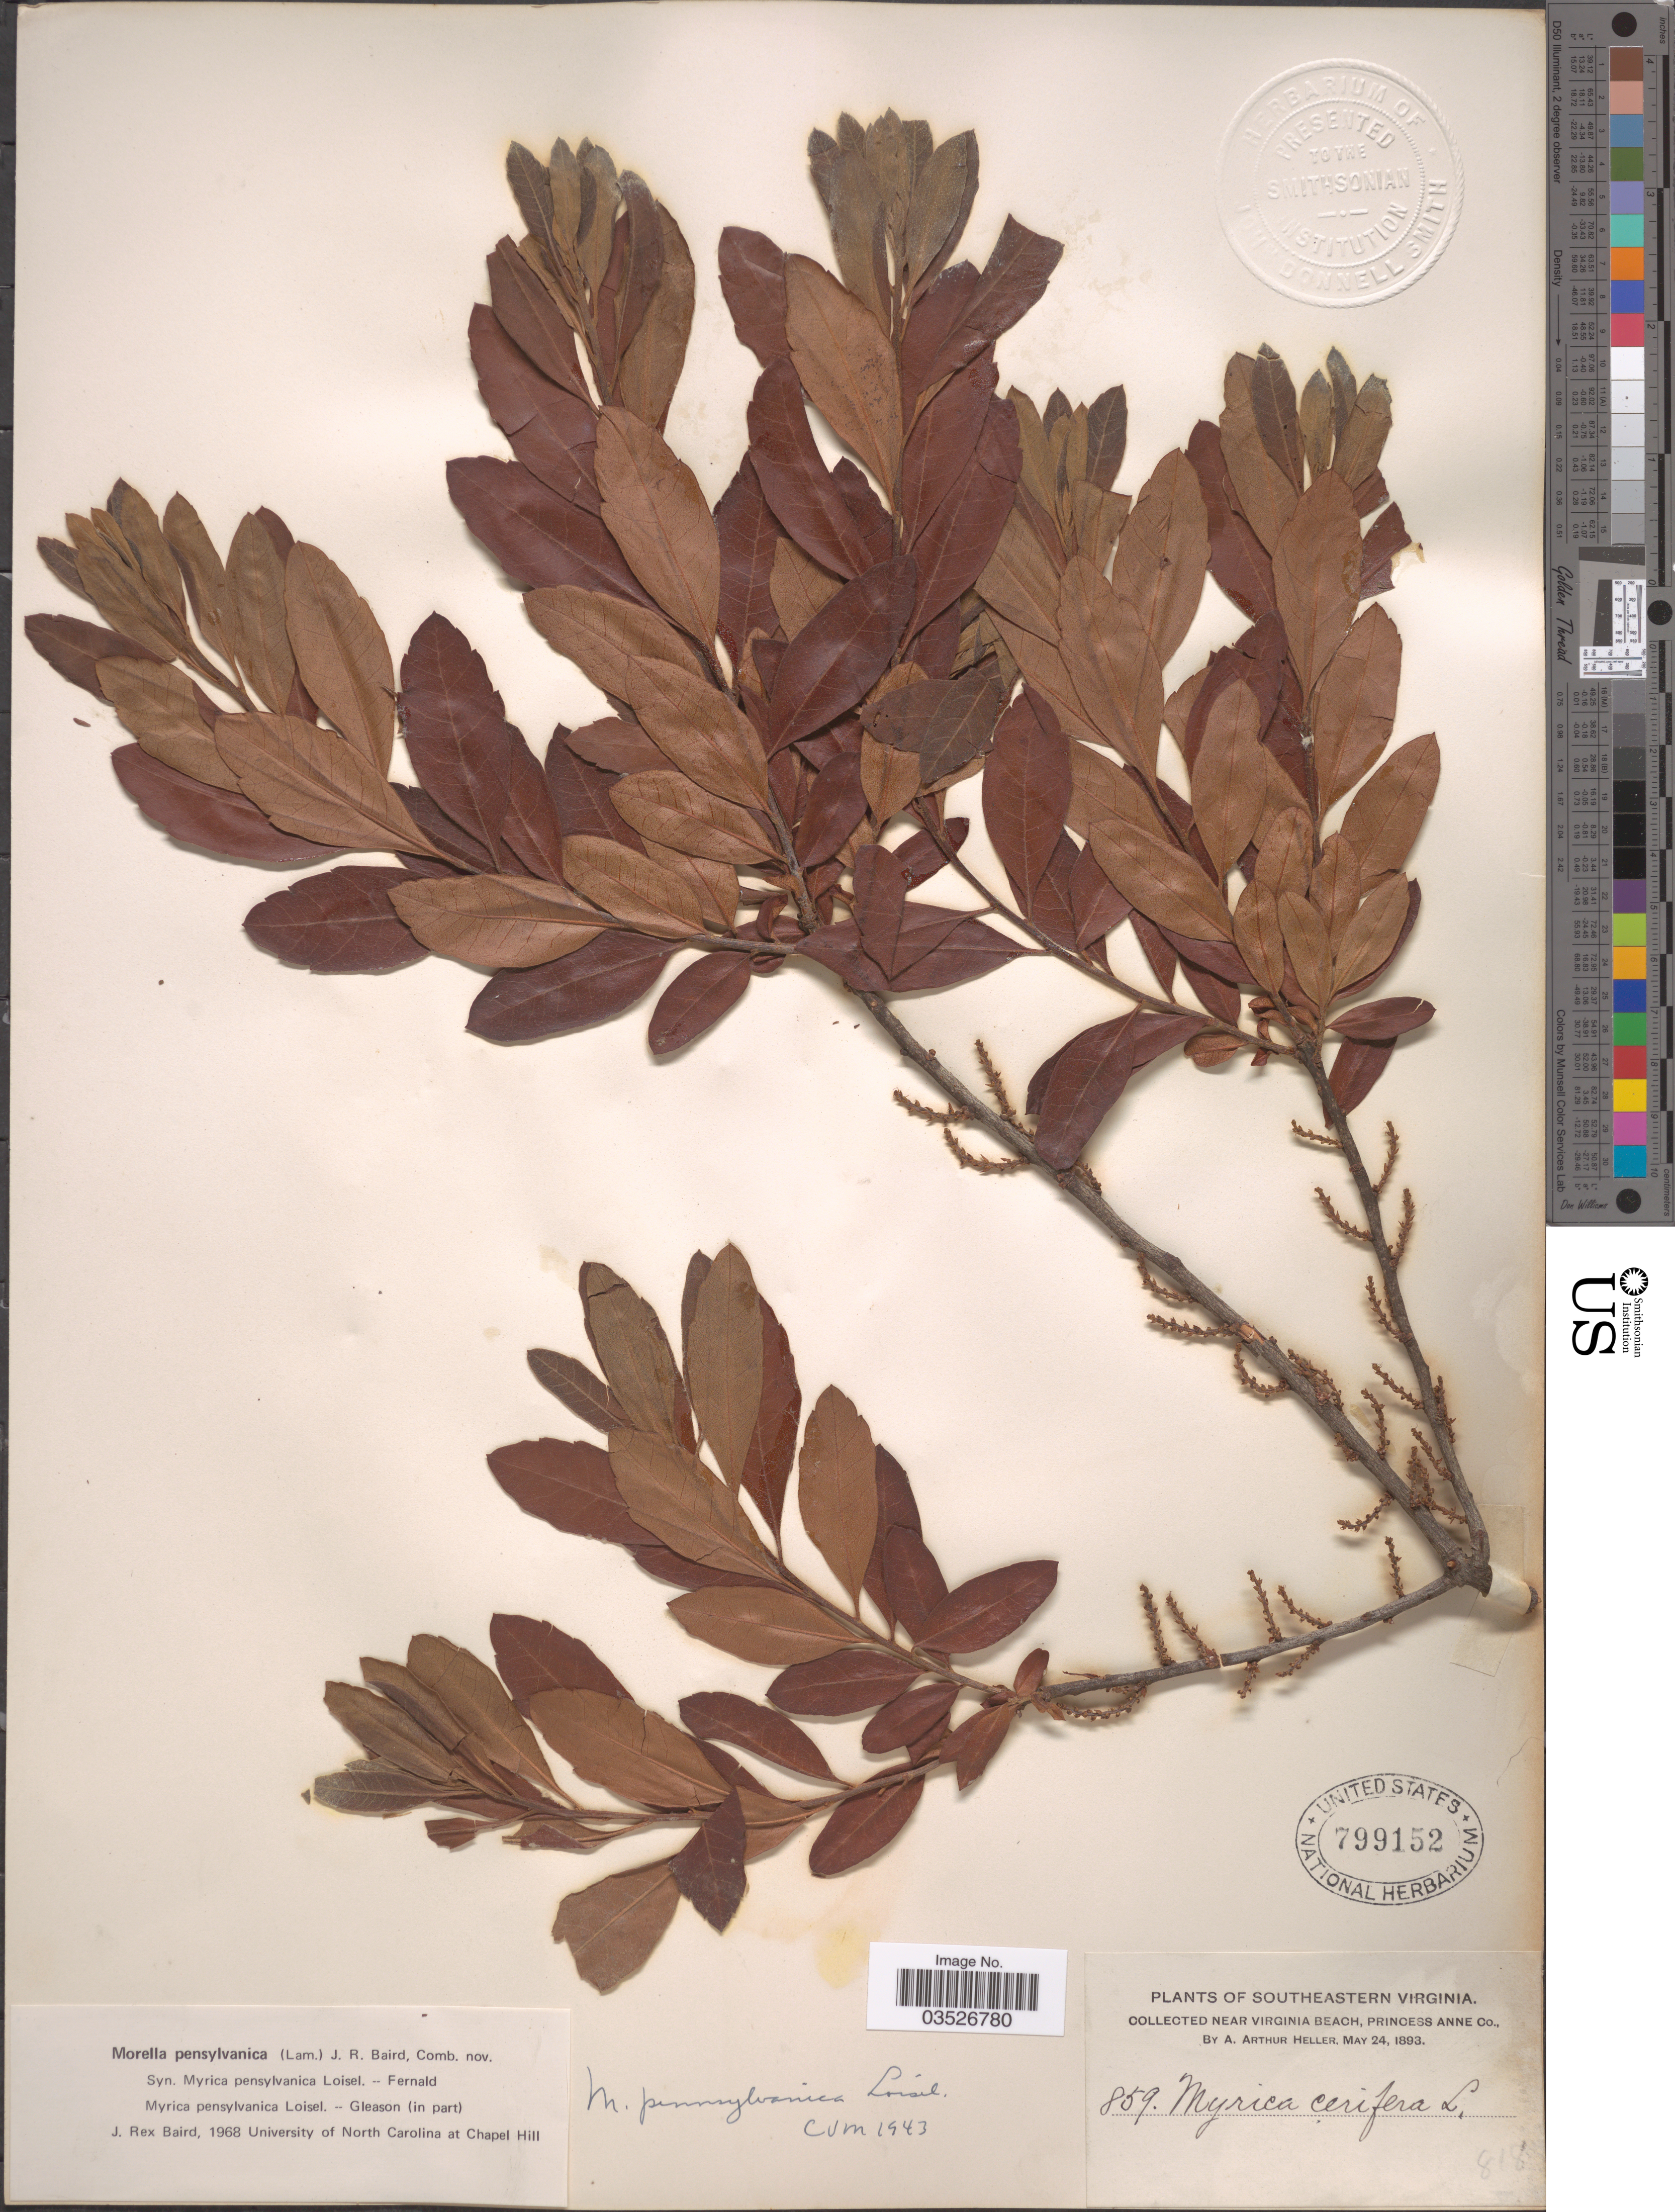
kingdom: Plantae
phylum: Tracheophyta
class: Magnoliopsida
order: Fagales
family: Myricaceae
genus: Morella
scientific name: Morella pensylvanica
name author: (Mirb.) Kartesz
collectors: A. A. Heller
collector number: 859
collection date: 1893-05-24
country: United States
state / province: Virginia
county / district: City of Virginia Beach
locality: Southeastern Virginia. Near Virginia Beach, Princess Anne (=historic county name) Co.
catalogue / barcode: US 799152